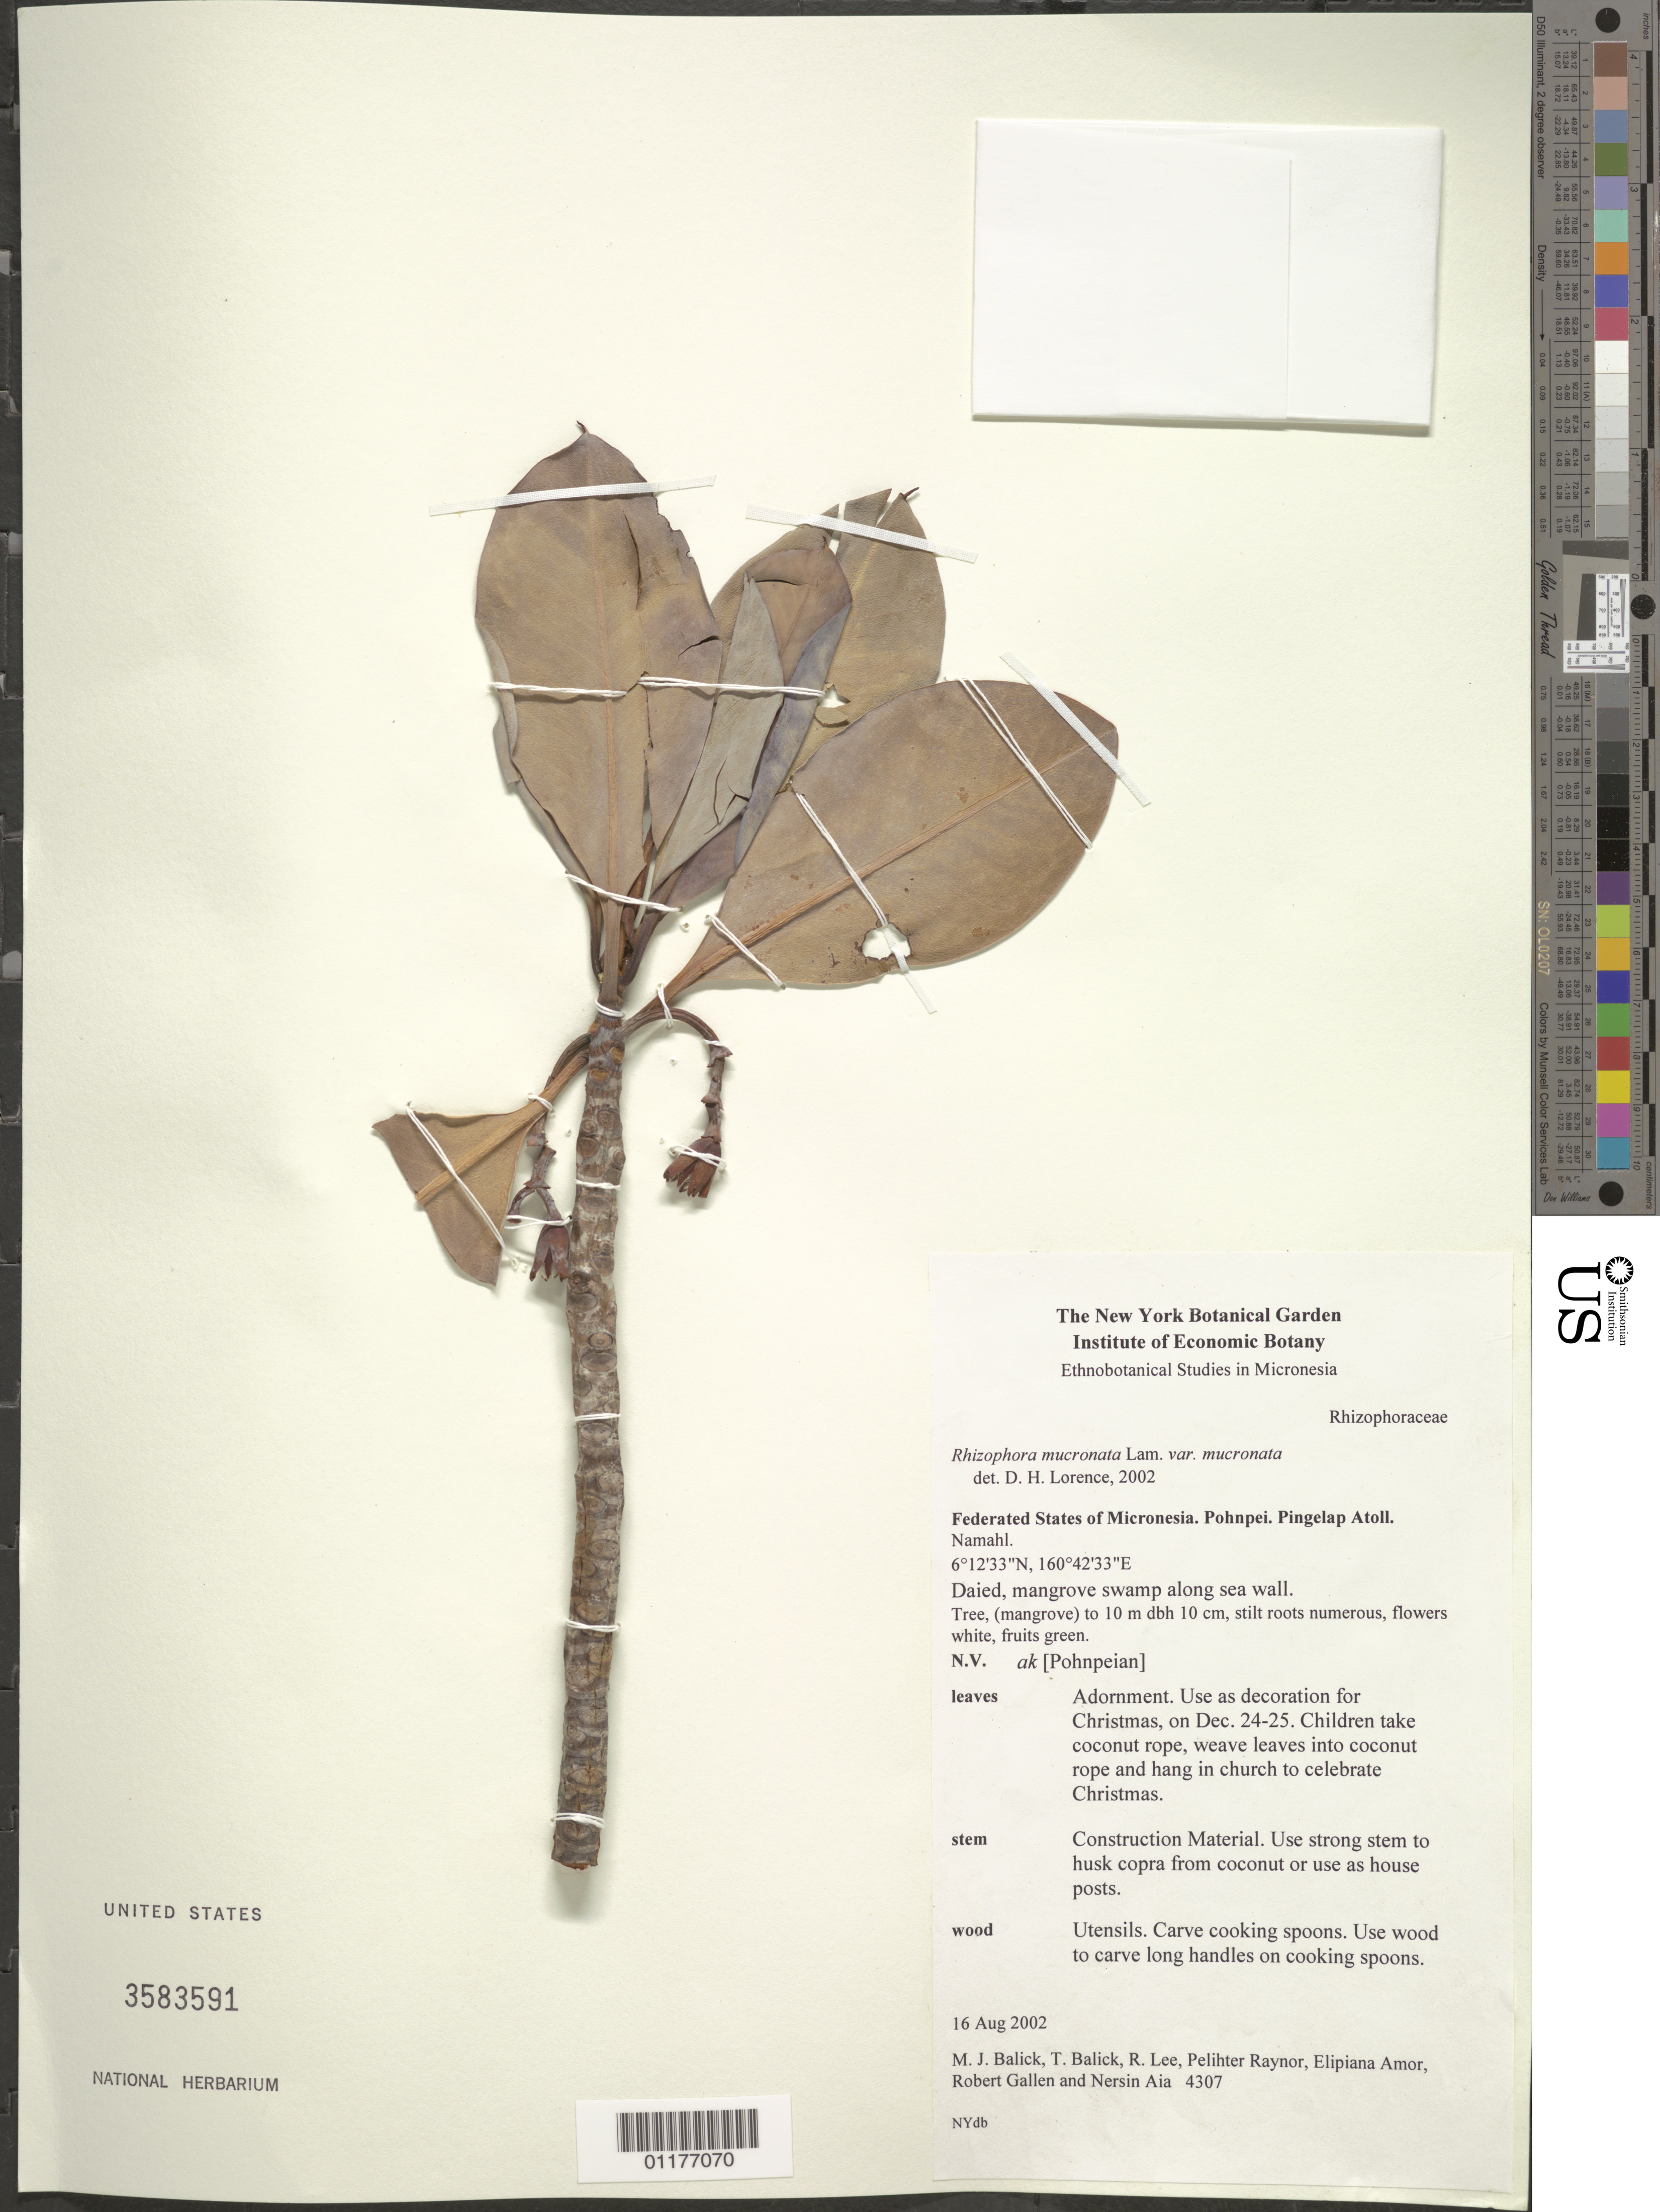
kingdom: Plantae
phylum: Tracheophyta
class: Magnoliopsida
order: Malpighiales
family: Rhizophoraceae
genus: Rhizophora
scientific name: Rhizophora mucronata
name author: Lam.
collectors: M. J. Balick, T. Balick, R. Lee, P. Raynor, E. A. Amor, R. Gallen & N. Aia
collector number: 4307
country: Micronesia, Federated States of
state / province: Pohnpei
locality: Pingelap Atoll, Namahl.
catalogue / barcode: US 3583591